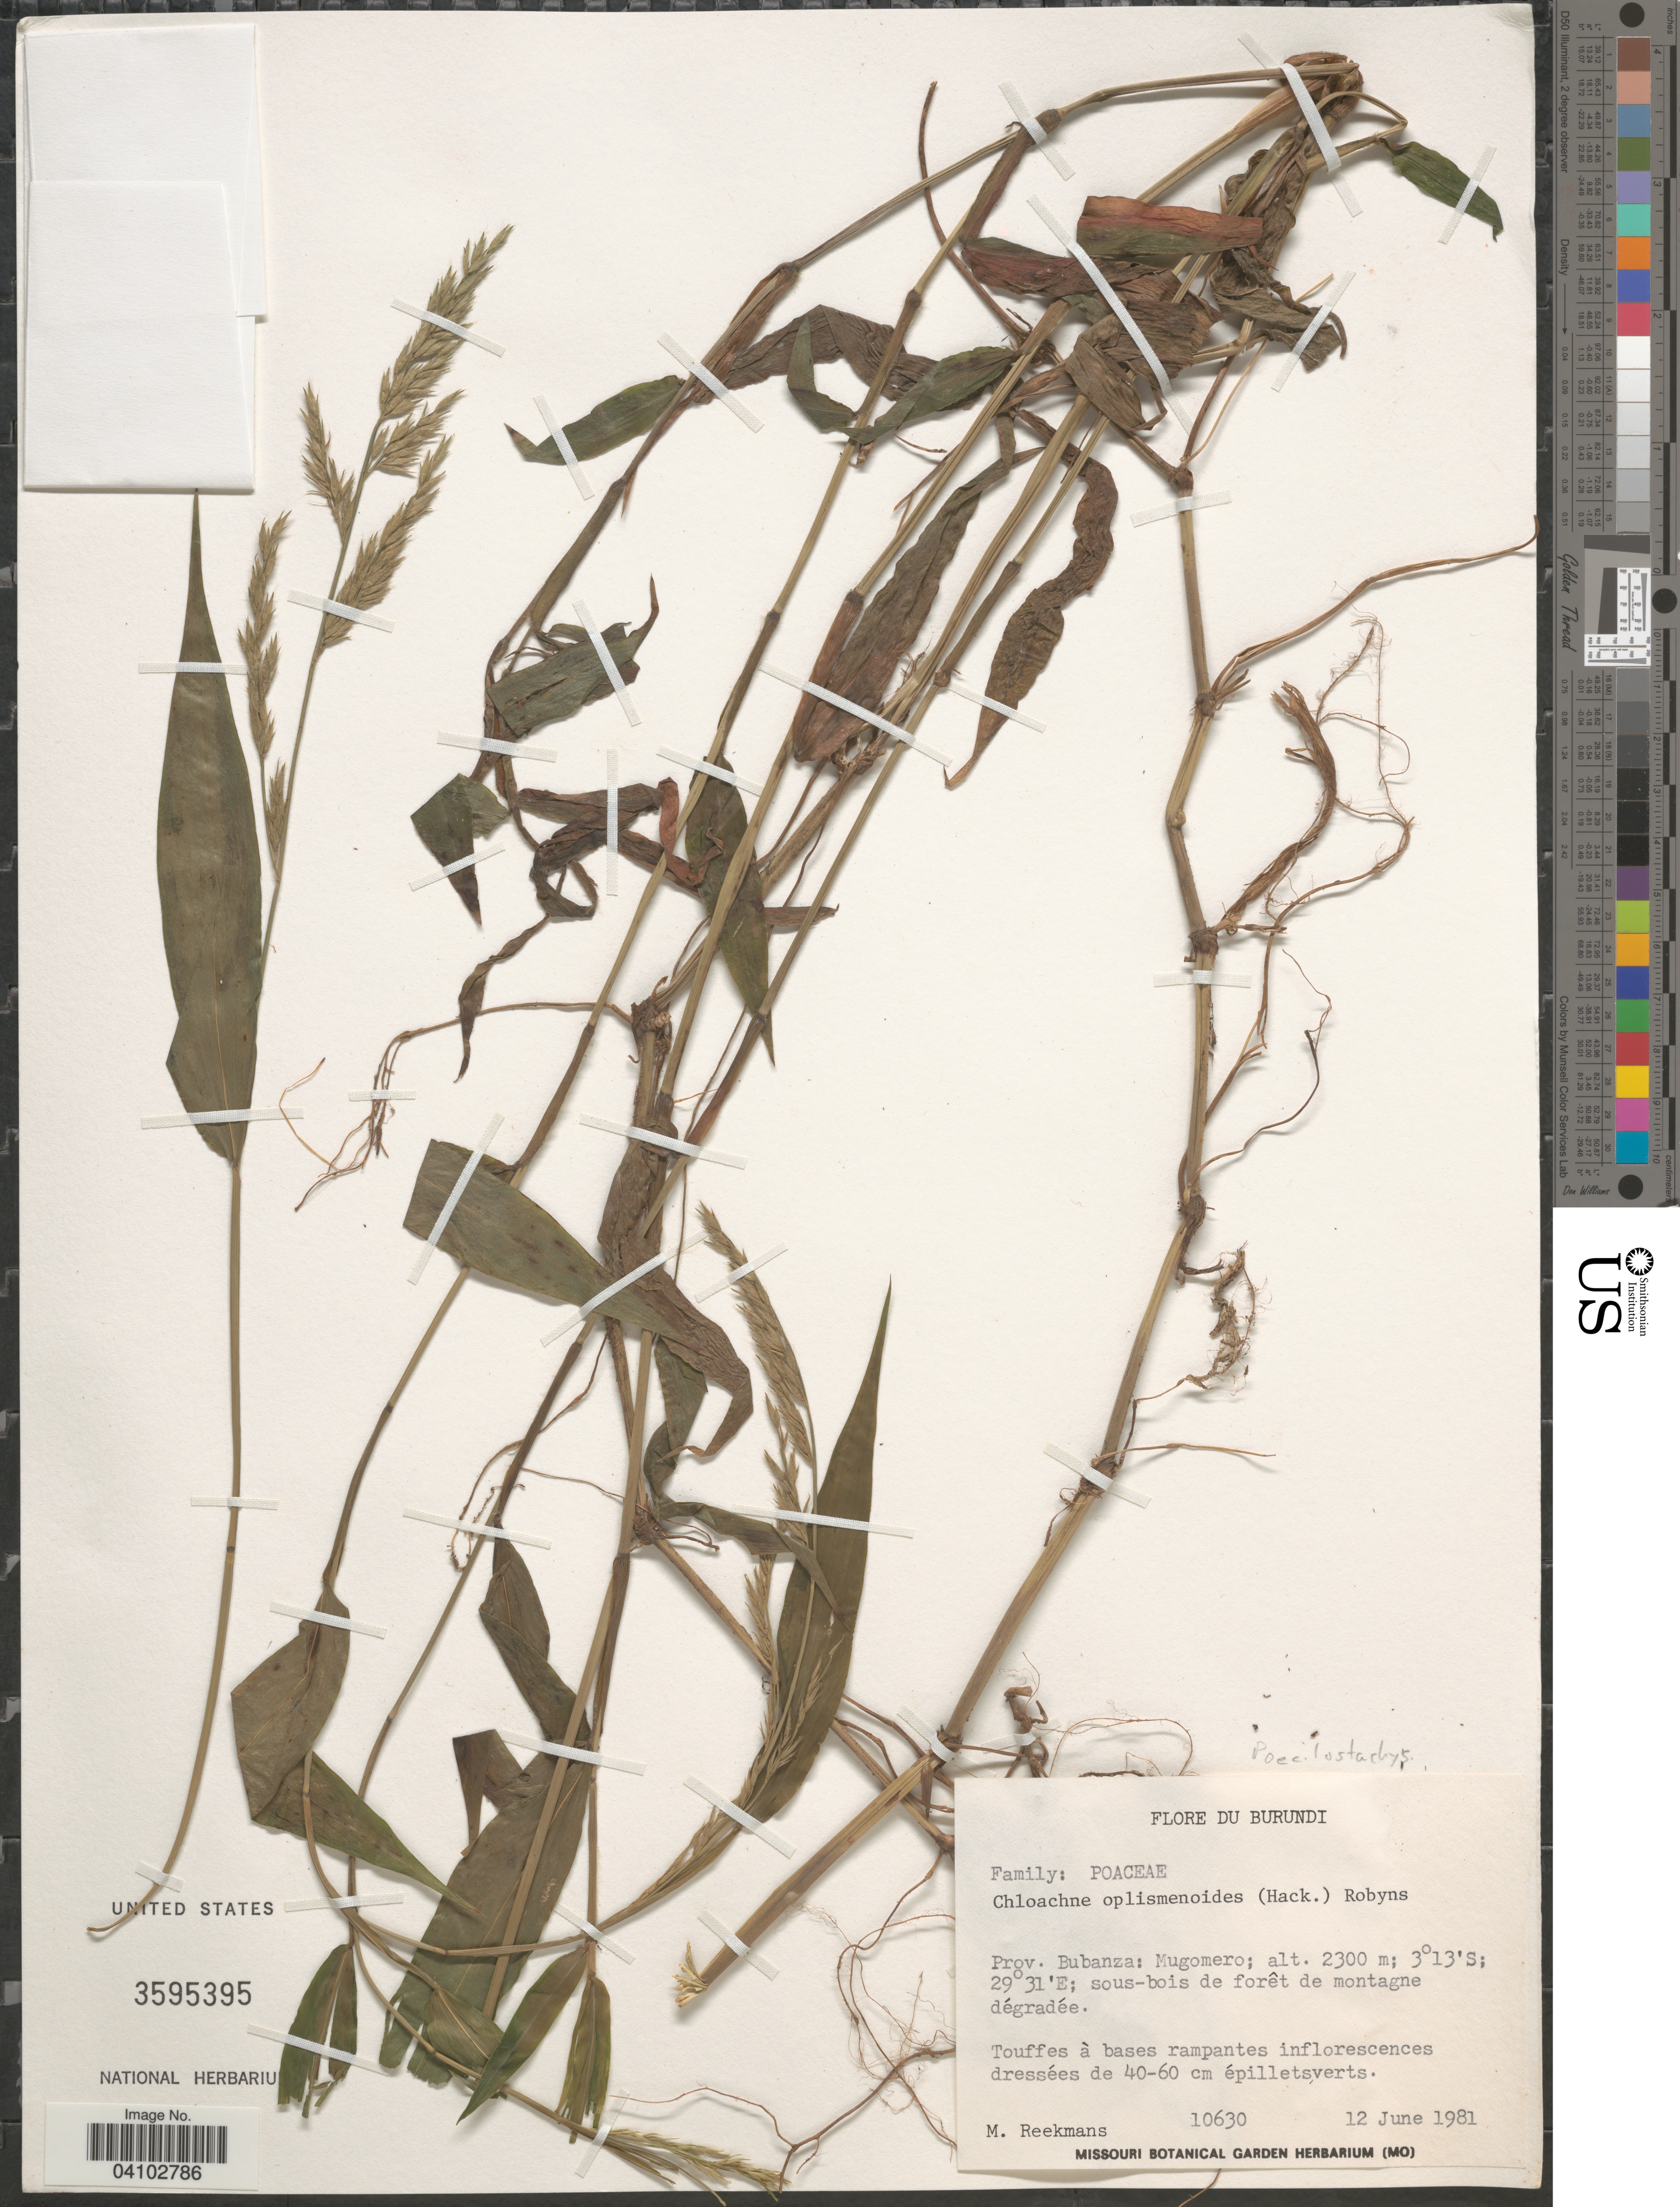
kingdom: Plantae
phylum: Tracheophyta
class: Liliopsida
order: Poales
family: Poaceae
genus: Poecilostachys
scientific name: Poecilostachys oplismenoides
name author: (Hack.) Clayton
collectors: M. Reekmans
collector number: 10630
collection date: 1981-06-12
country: Burundi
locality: Prov. Bubanza: Mugomero.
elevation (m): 2300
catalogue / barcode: US 3595395